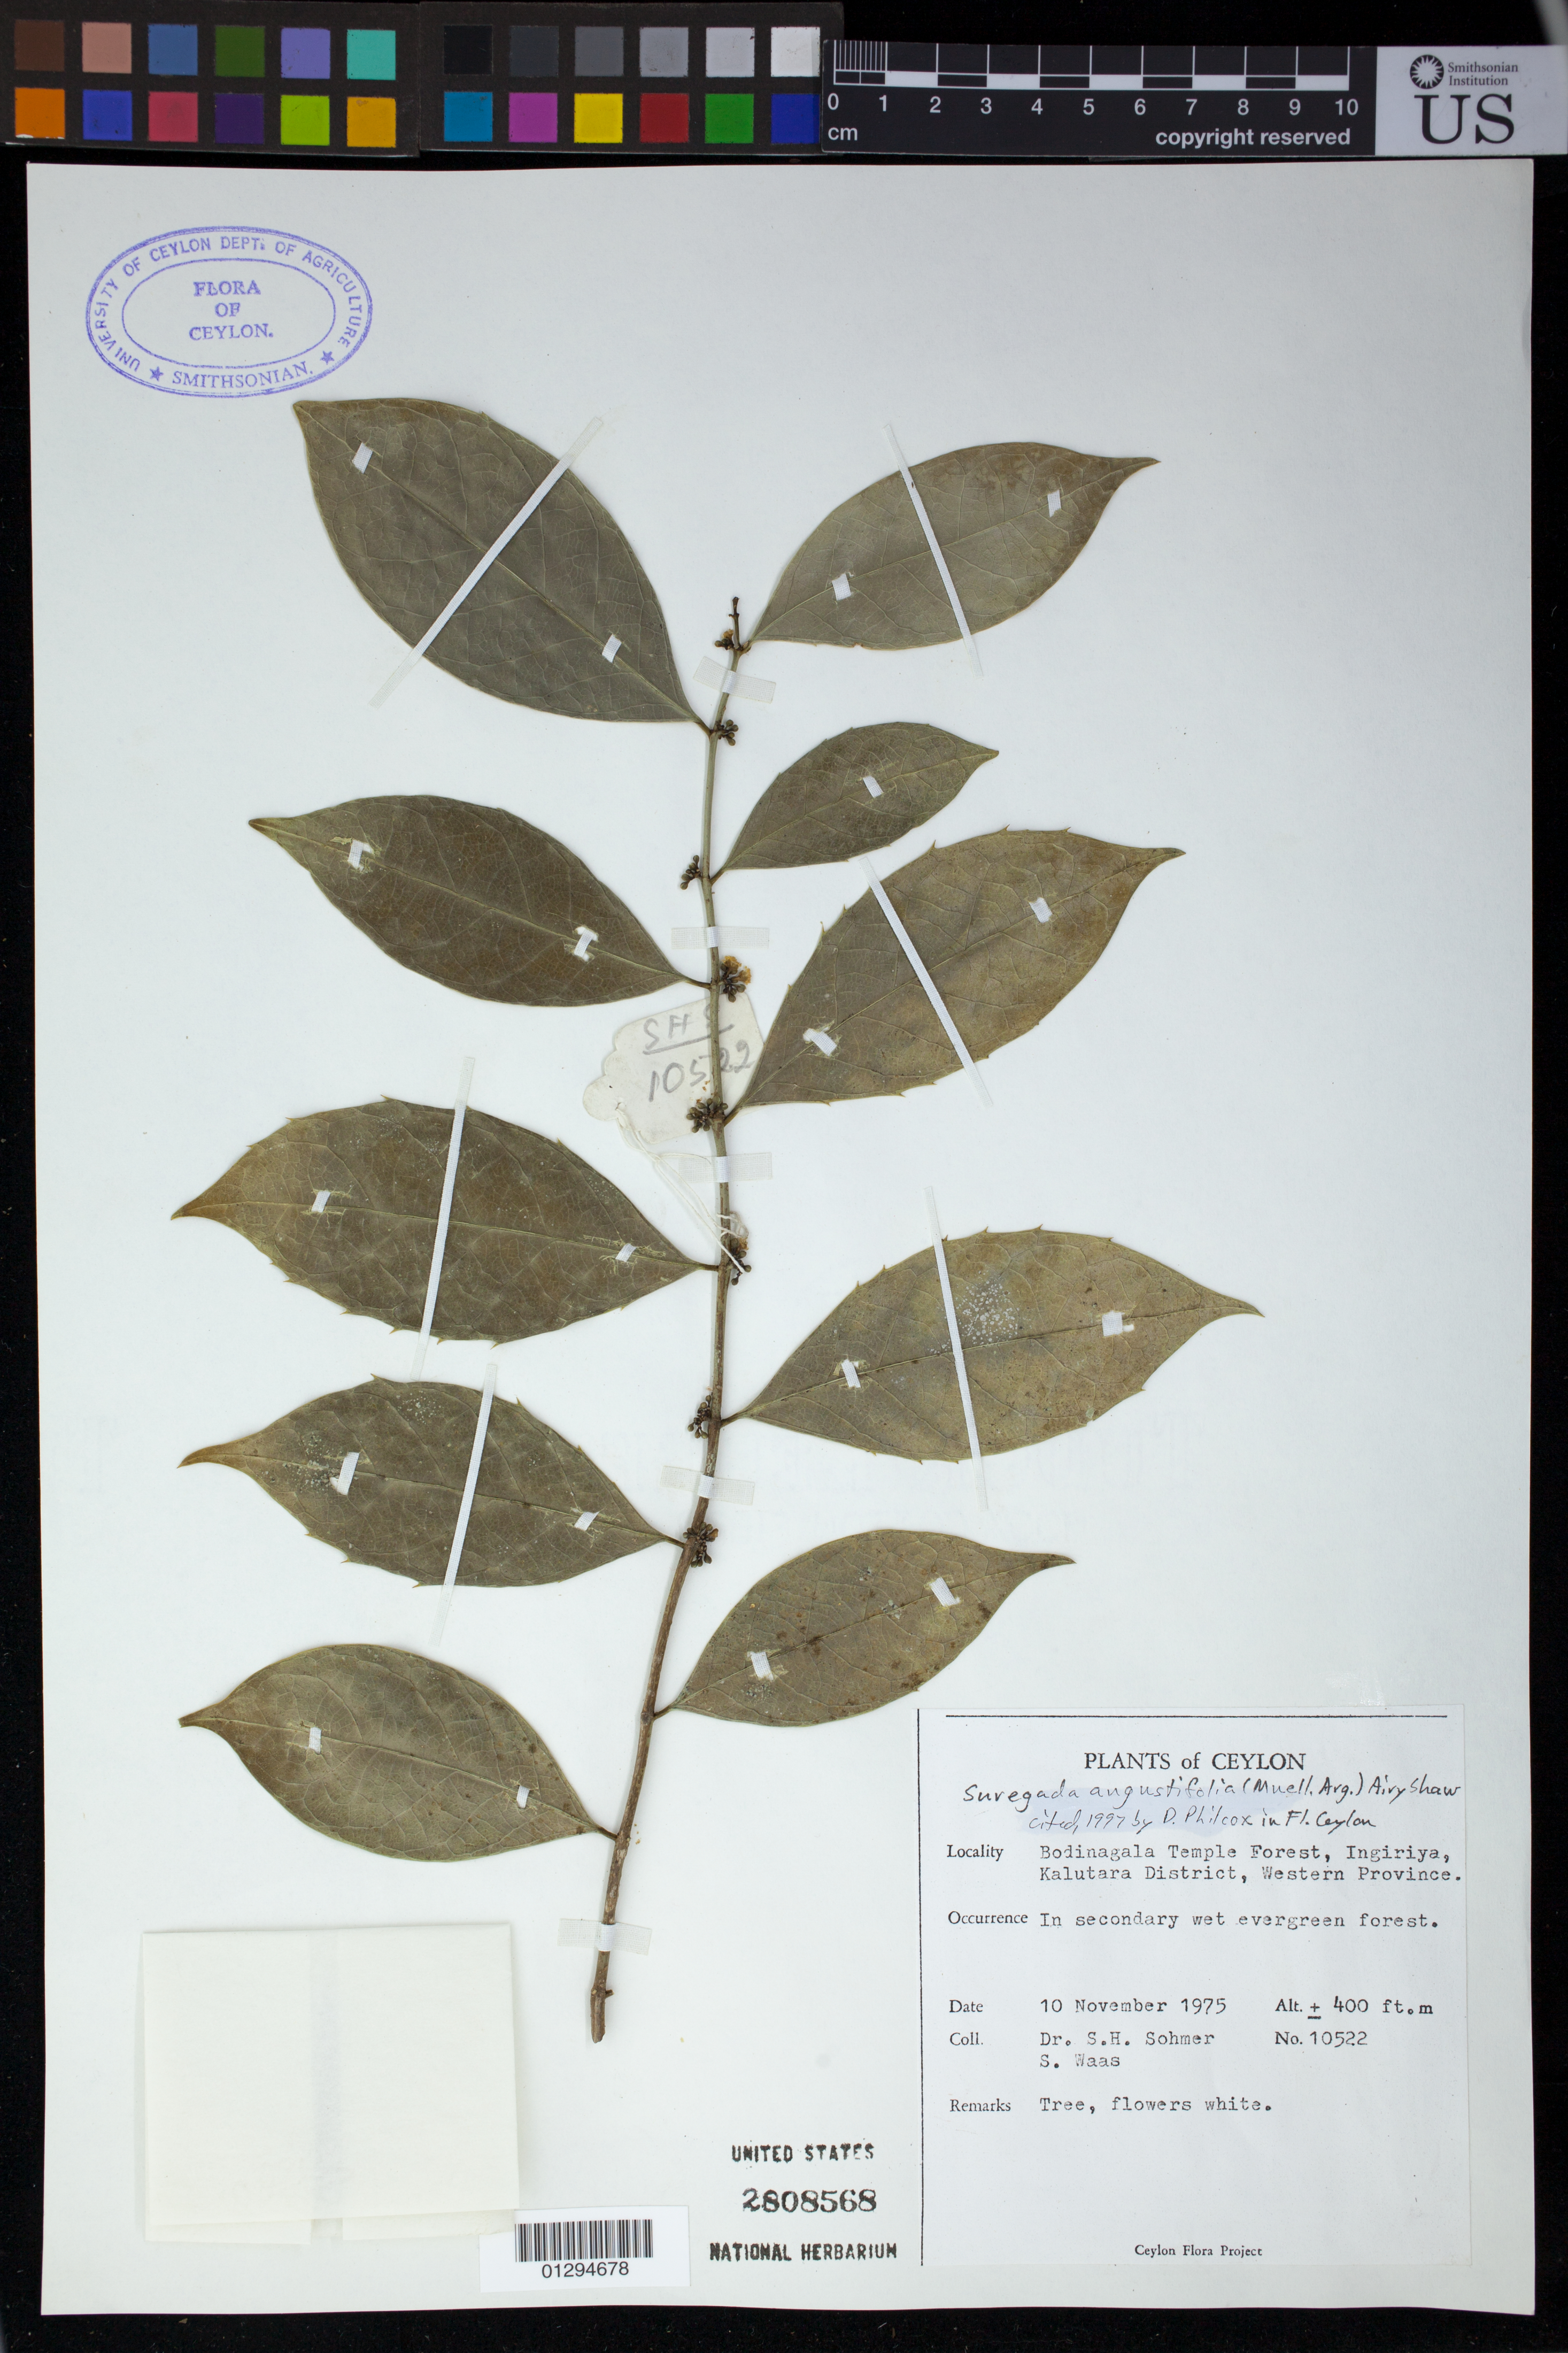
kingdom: Plantae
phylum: Tracheophyta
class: Magnoliopsida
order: Malpighiales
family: Euphorbiaceae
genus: Suregada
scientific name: Suregada angustifolia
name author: Müll. Arg.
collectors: S. H. Sohmer & S. Waas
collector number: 10522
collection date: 1975-11-10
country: Sri Lanka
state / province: Western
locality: Bodinagala Temple Forest, Ingiriya, Kalutara District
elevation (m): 122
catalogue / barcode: US 2808568